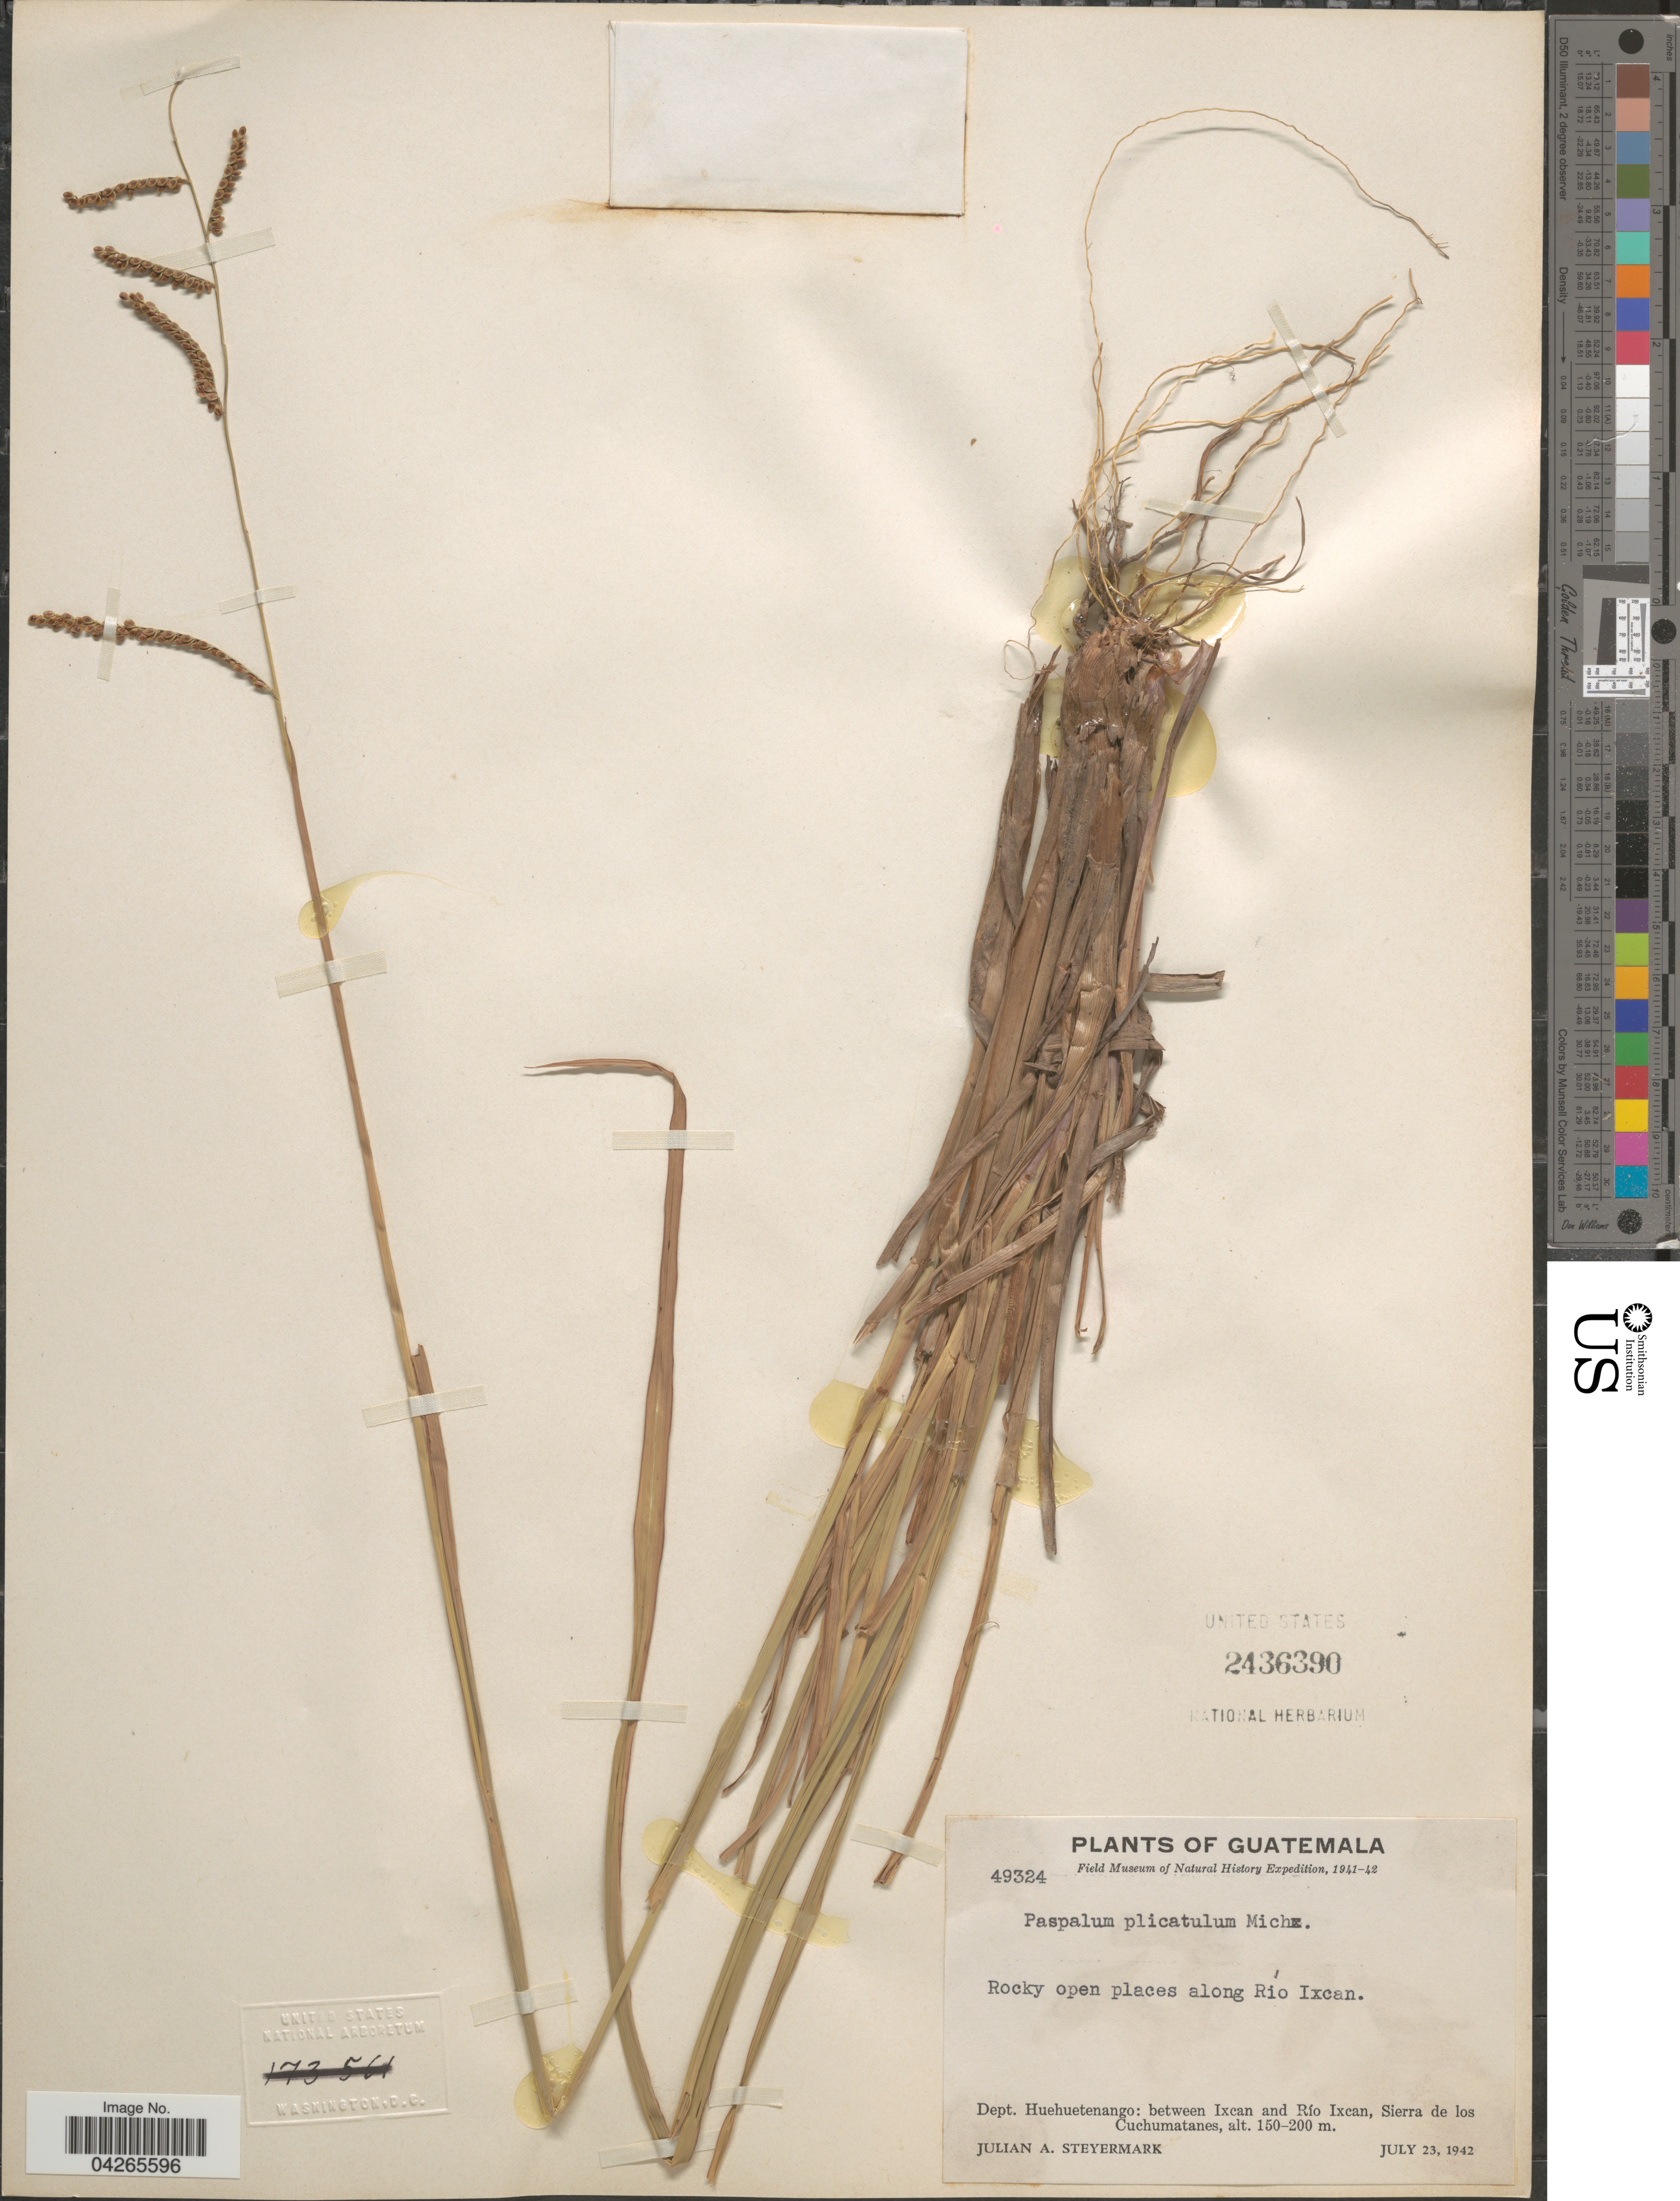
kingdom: Plantae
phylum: Tracheophyta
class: Liliopsida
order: Poales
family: Poaceae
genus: Paspalum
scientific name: Paspalum plicatulum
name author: Michx.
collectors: J. Steyermark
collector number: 49324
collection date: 1942-07-23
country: Guatemala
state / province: Huehuetenango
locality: Field Museum of Natural History Expedition, 1941-42. Rocky open places along Río Ixcan. Dept. Huehuetenango: between Ixcan and Río Ixcan, Sierra de los Cuchumatanes.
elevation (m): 150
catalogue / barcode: US 2436390